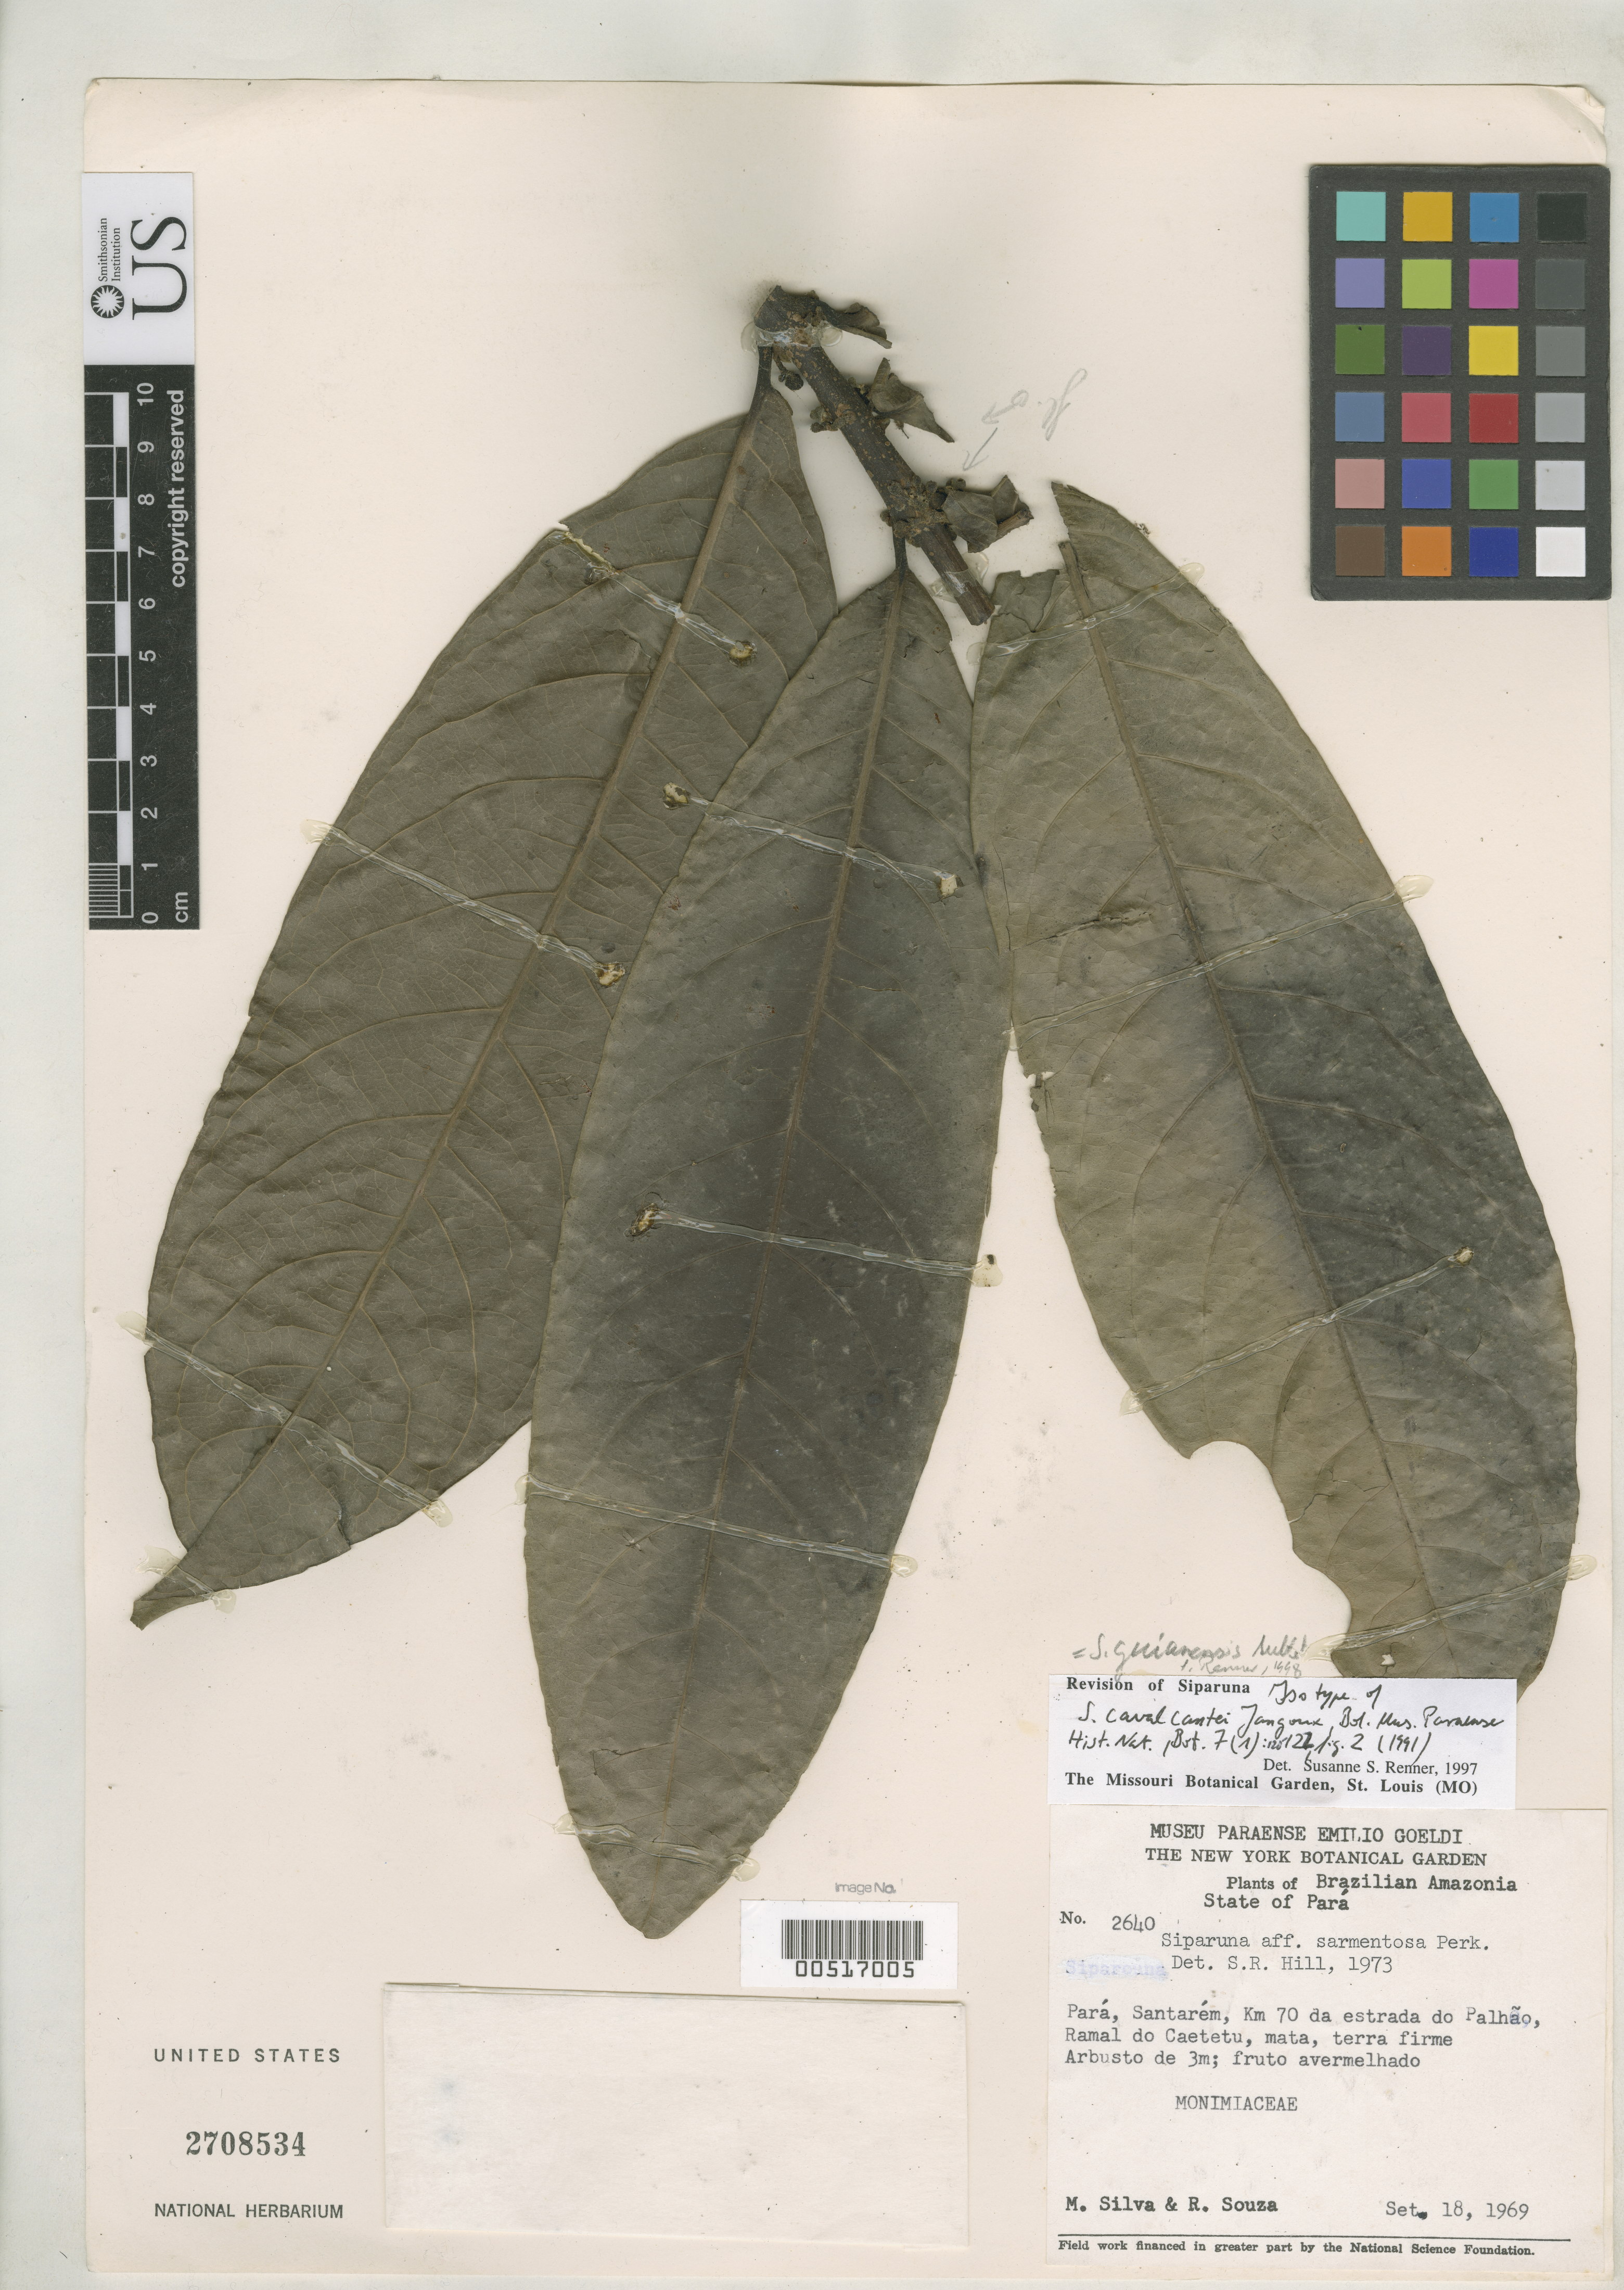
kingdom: Plantae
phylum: Tracheophyta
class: Magnoliopsida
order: Laurales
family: Siparunaceae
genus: Siparuna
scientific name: Siparuna cavalcantei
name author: Jangoux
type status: Isotype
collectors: M. Silva & A. Souza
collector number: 2640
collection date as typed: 18 Sep 1969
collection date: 1969-09-18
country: Brazil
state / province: Pará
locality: Santarem, km 70 da estrada do estrada do Palhao, Ramal do Caetetu.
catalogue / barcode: US 2708534